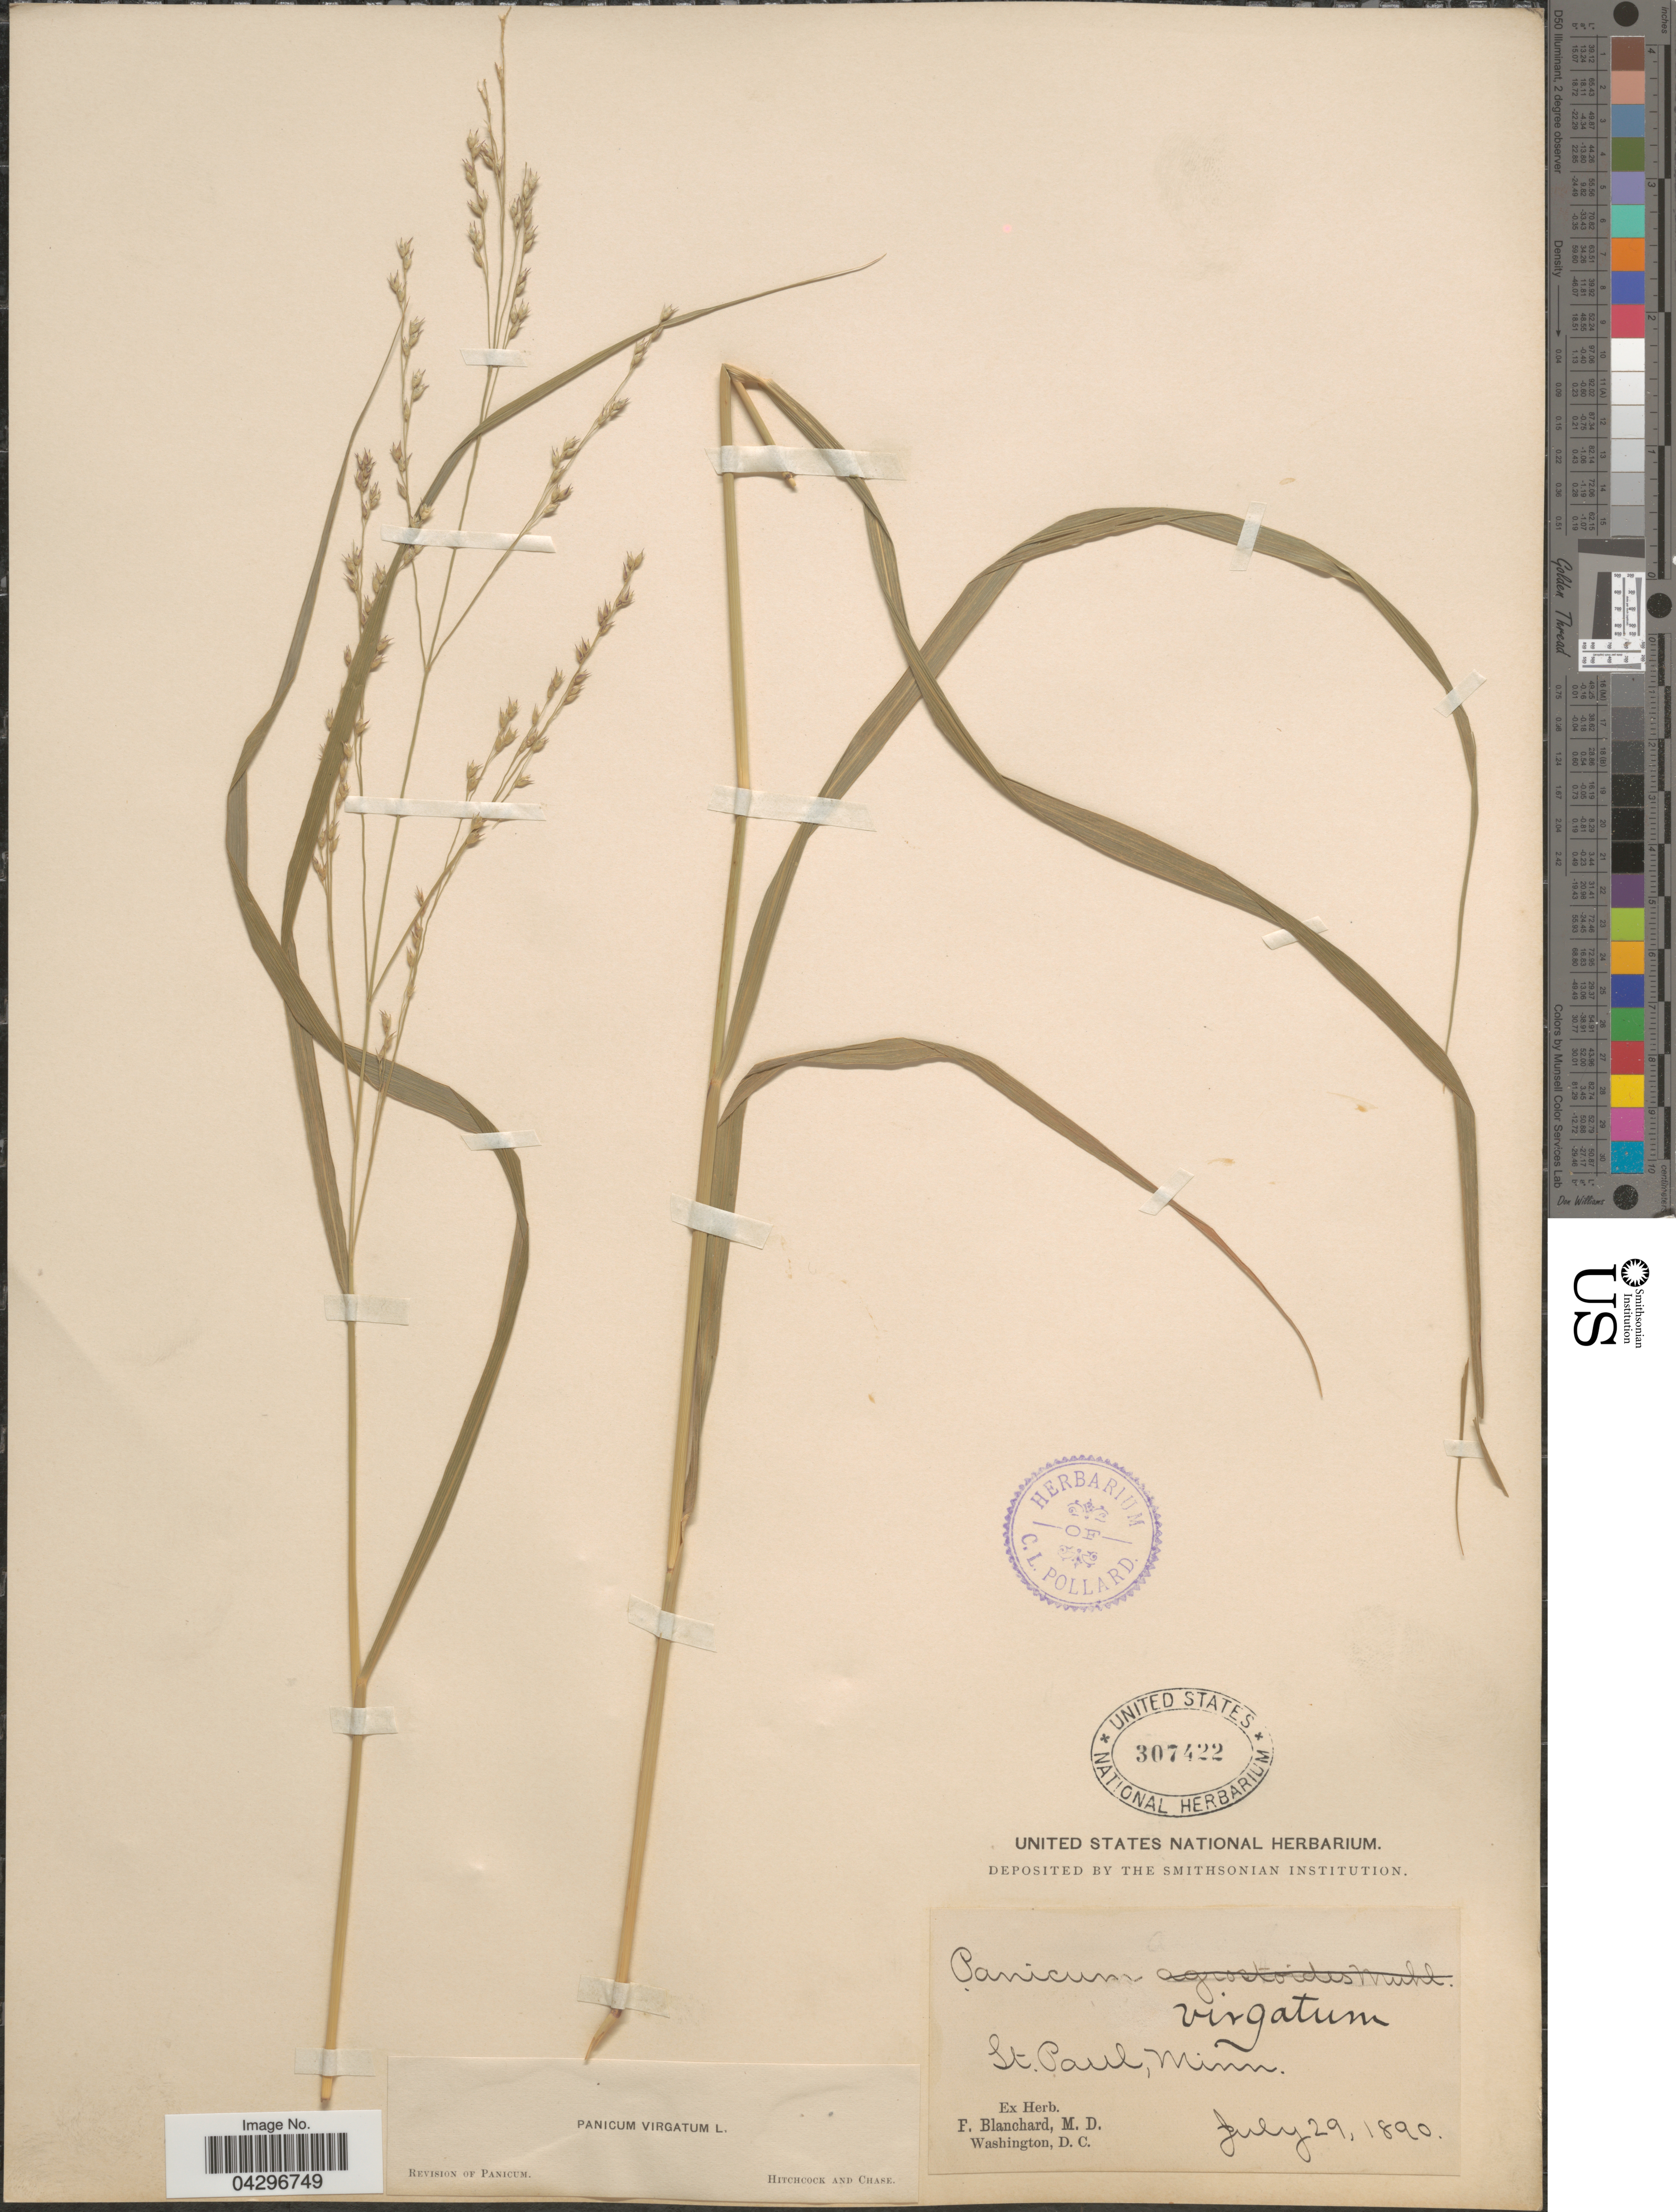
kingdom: Plantae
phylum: Tracheophyta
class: Liliopsida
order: Poales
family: Poaceae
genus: Panicum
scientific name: Panicum virgatum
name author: L.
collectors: ex herb. F. Blanchard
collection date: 1890-07-29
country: United States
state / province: Minnesota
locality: St. Paul.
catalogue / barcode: US 307422